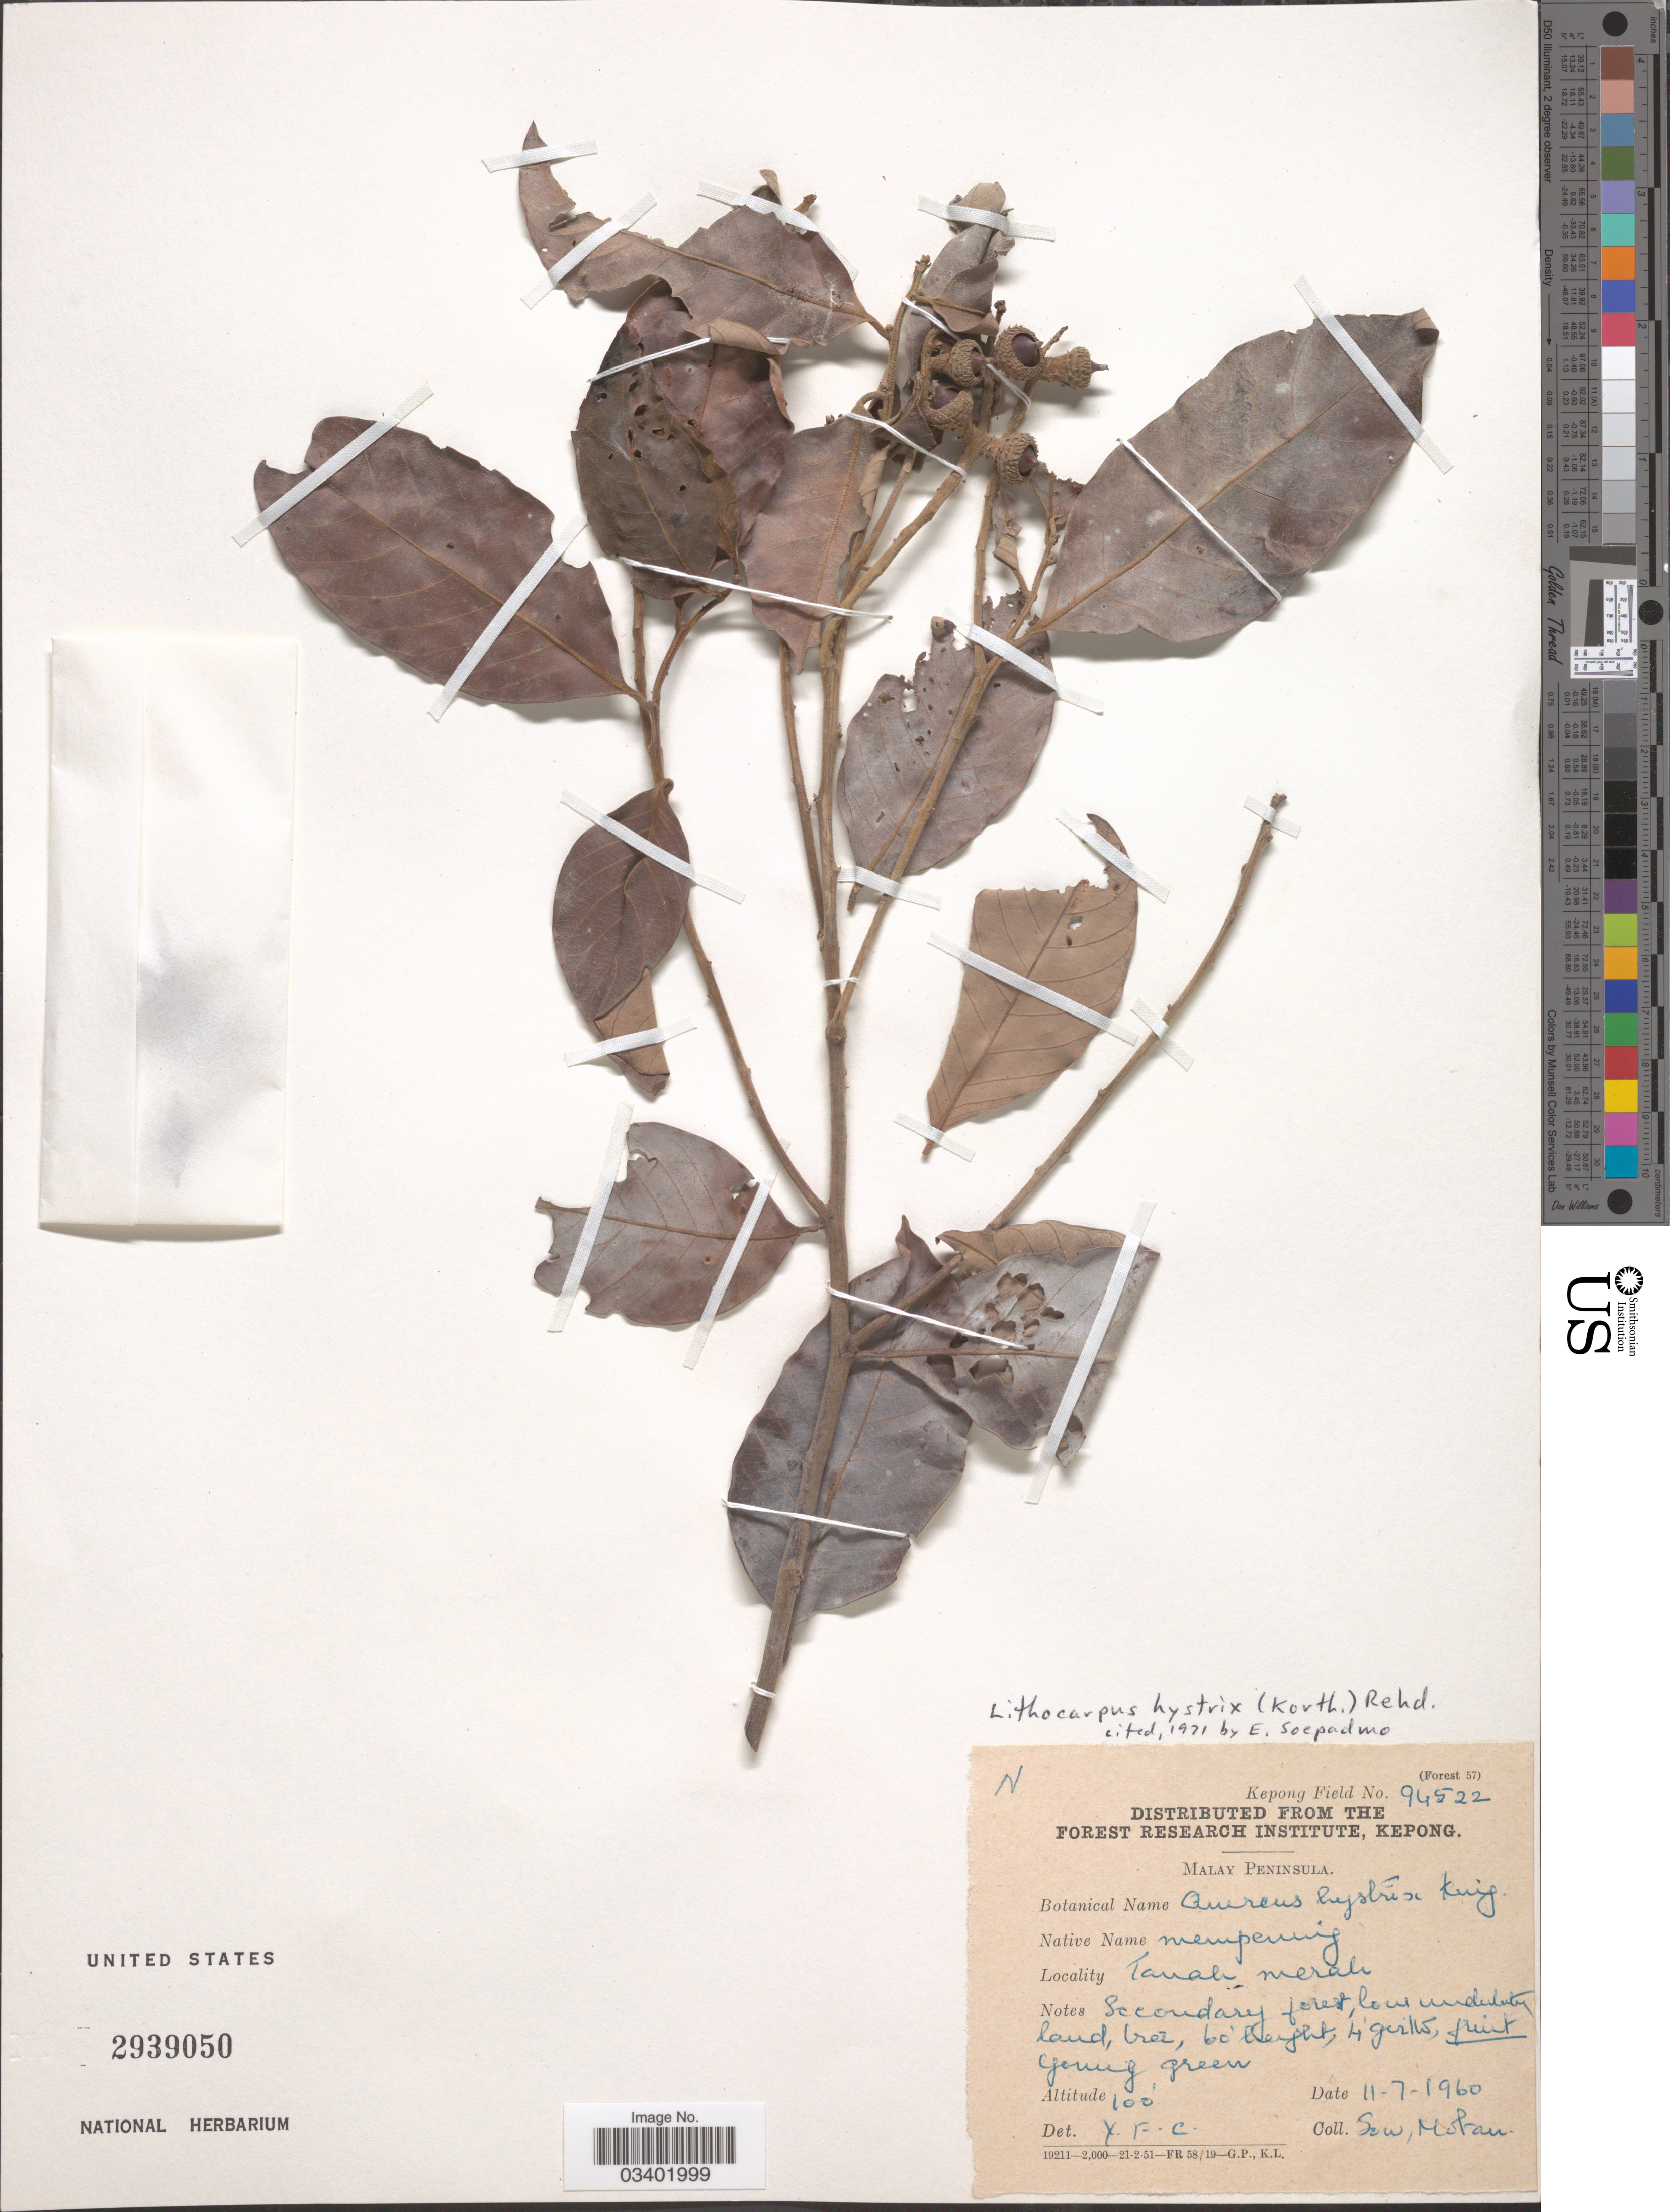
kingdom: Plantae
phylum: Tracheophyta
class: Magnoliopsida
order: Fagales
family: Fagaceae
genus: Lithocarpus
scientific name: Lithocarpus hystrix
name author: (Korth.) Rehder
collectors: S. Motan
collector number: Kepong Field 94522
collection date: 1960-07-11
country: Singapore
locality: Malay Peninsula. Tanah Merah.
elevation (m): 30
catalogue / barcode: US 2939050